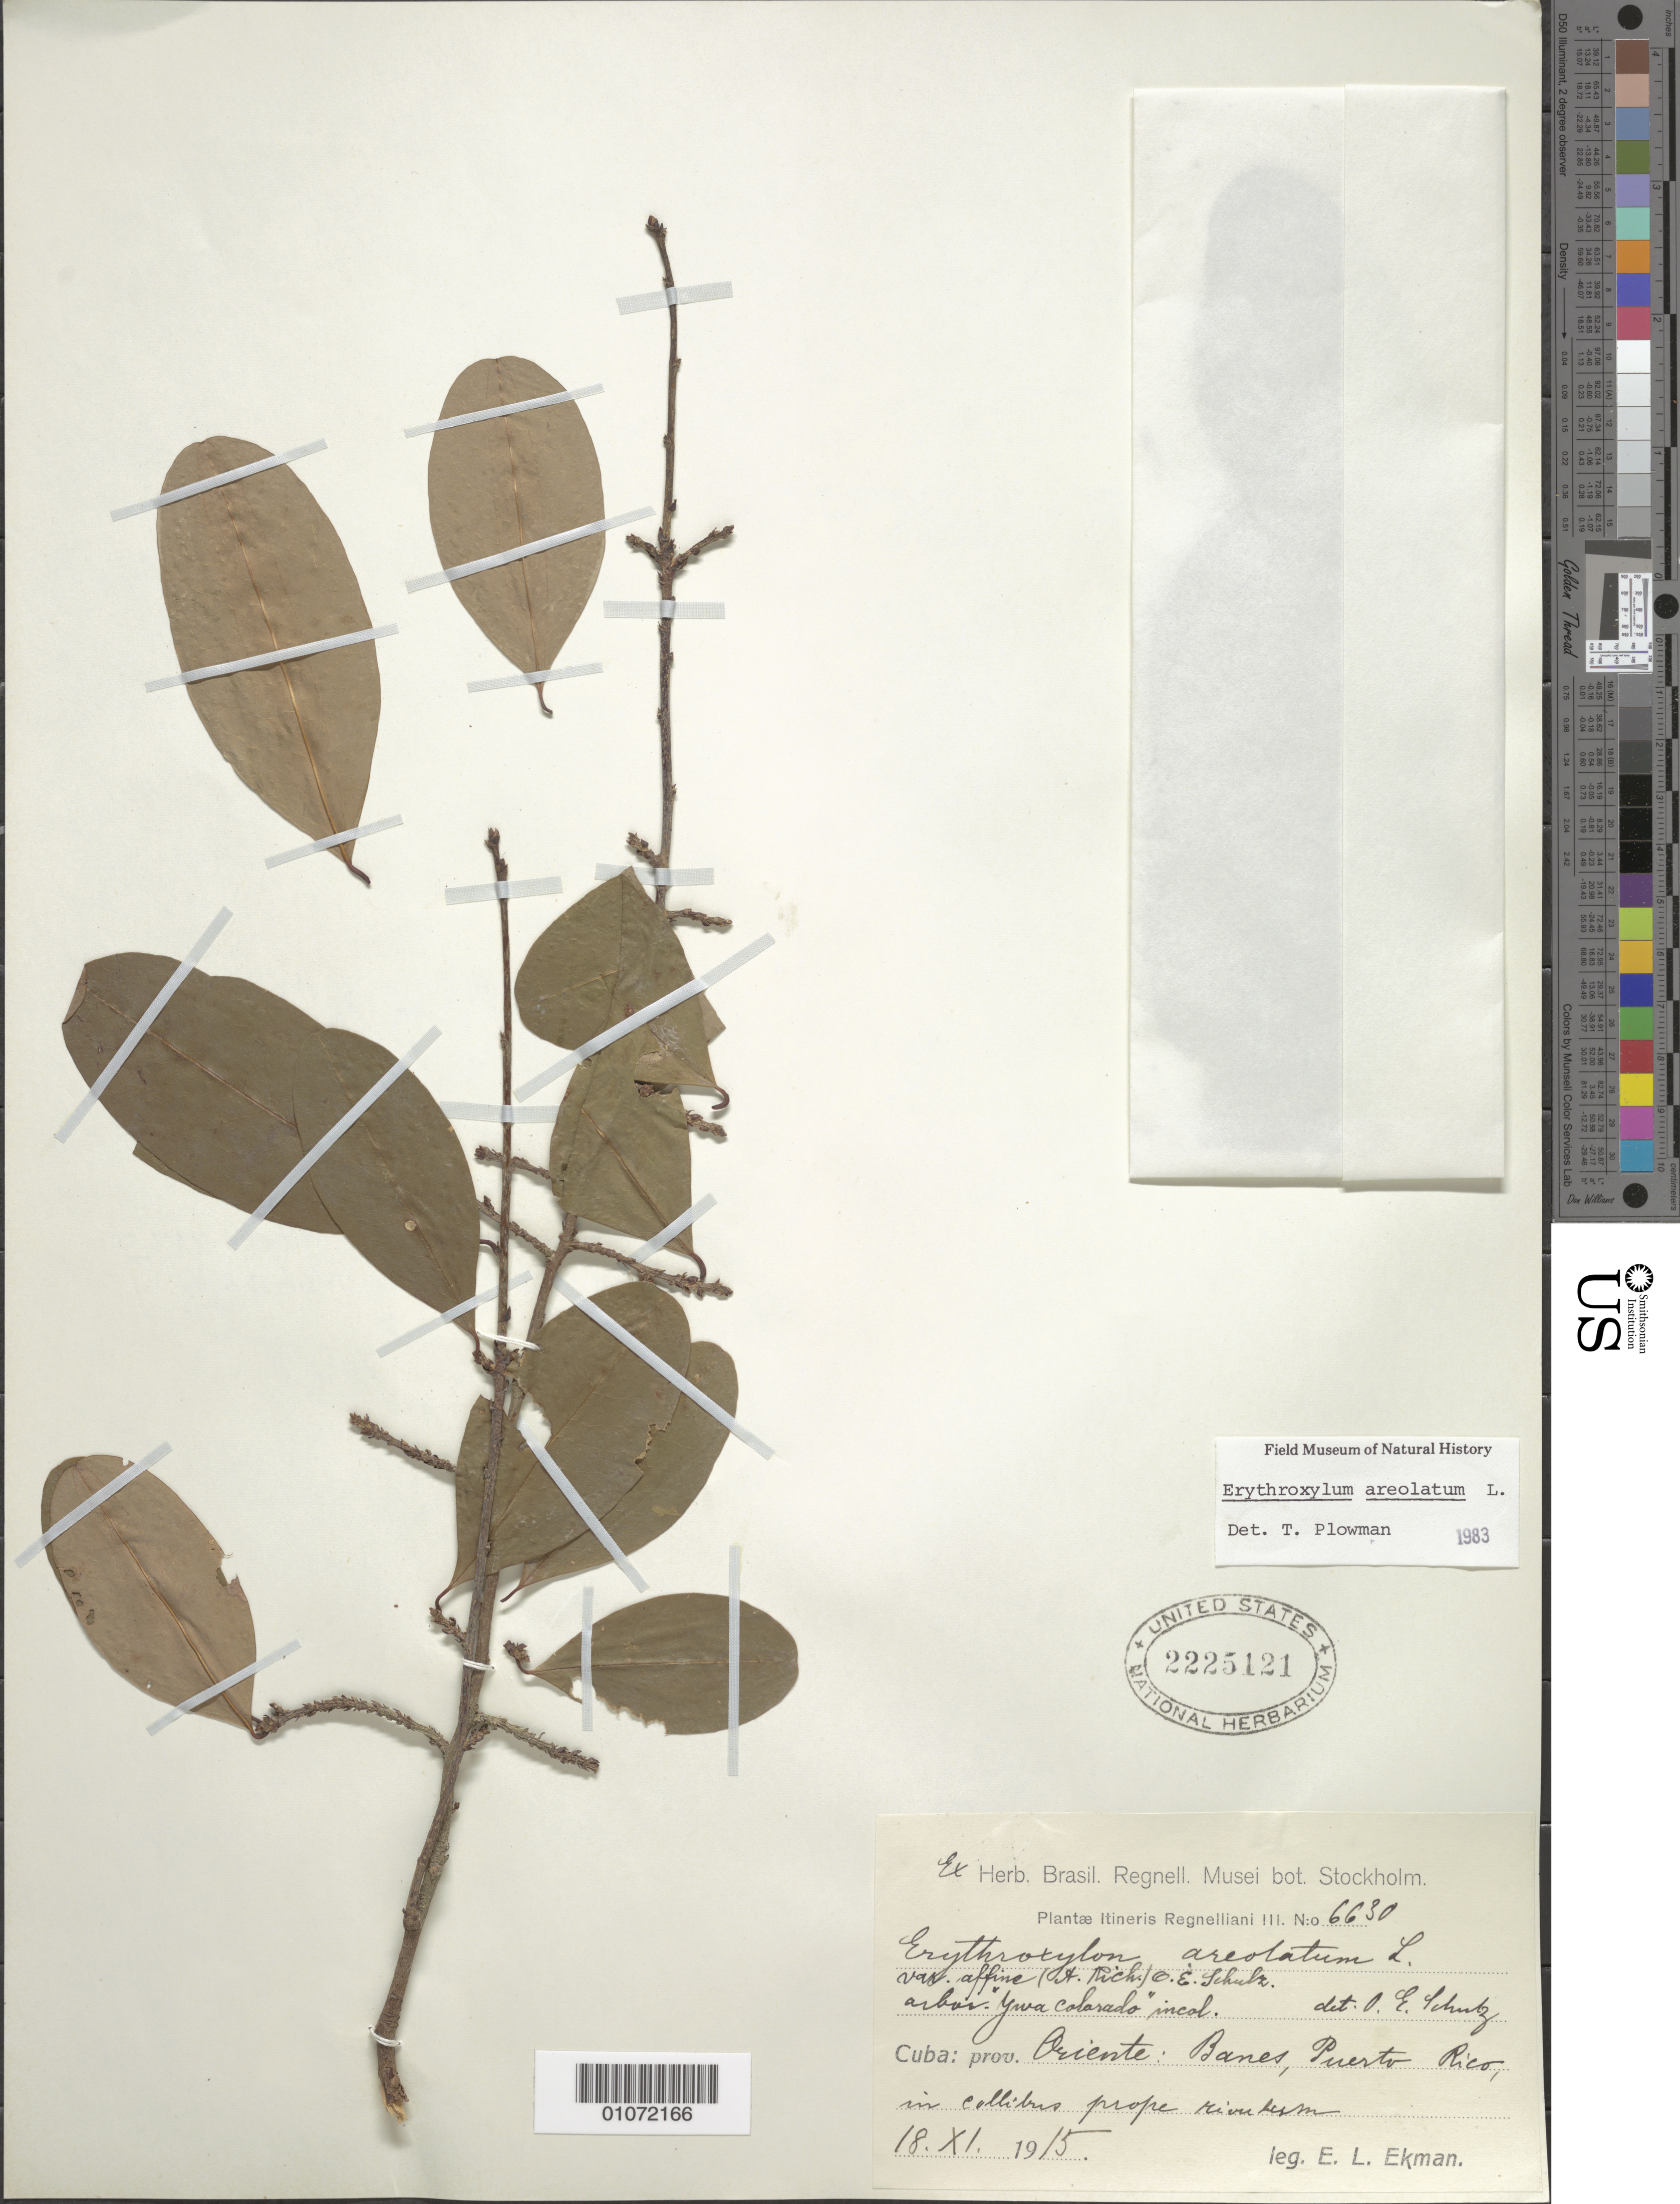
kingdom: Plantae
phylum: Tracheophyta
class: Magnoliopsida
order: Malpighiales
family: Erythroxylaceae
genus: Erythroxylum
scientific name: Erythroxylum aerolatum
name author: L.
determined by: Plowman, T.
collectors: E. L. Ekman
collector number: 6630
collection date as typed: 18 Nov 1915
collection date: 1915-11-18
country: Cuba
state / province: Oriente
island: Cuba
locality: Banes, Puerto Rico, in cillebre prope rememberes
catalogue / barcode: US 2225121